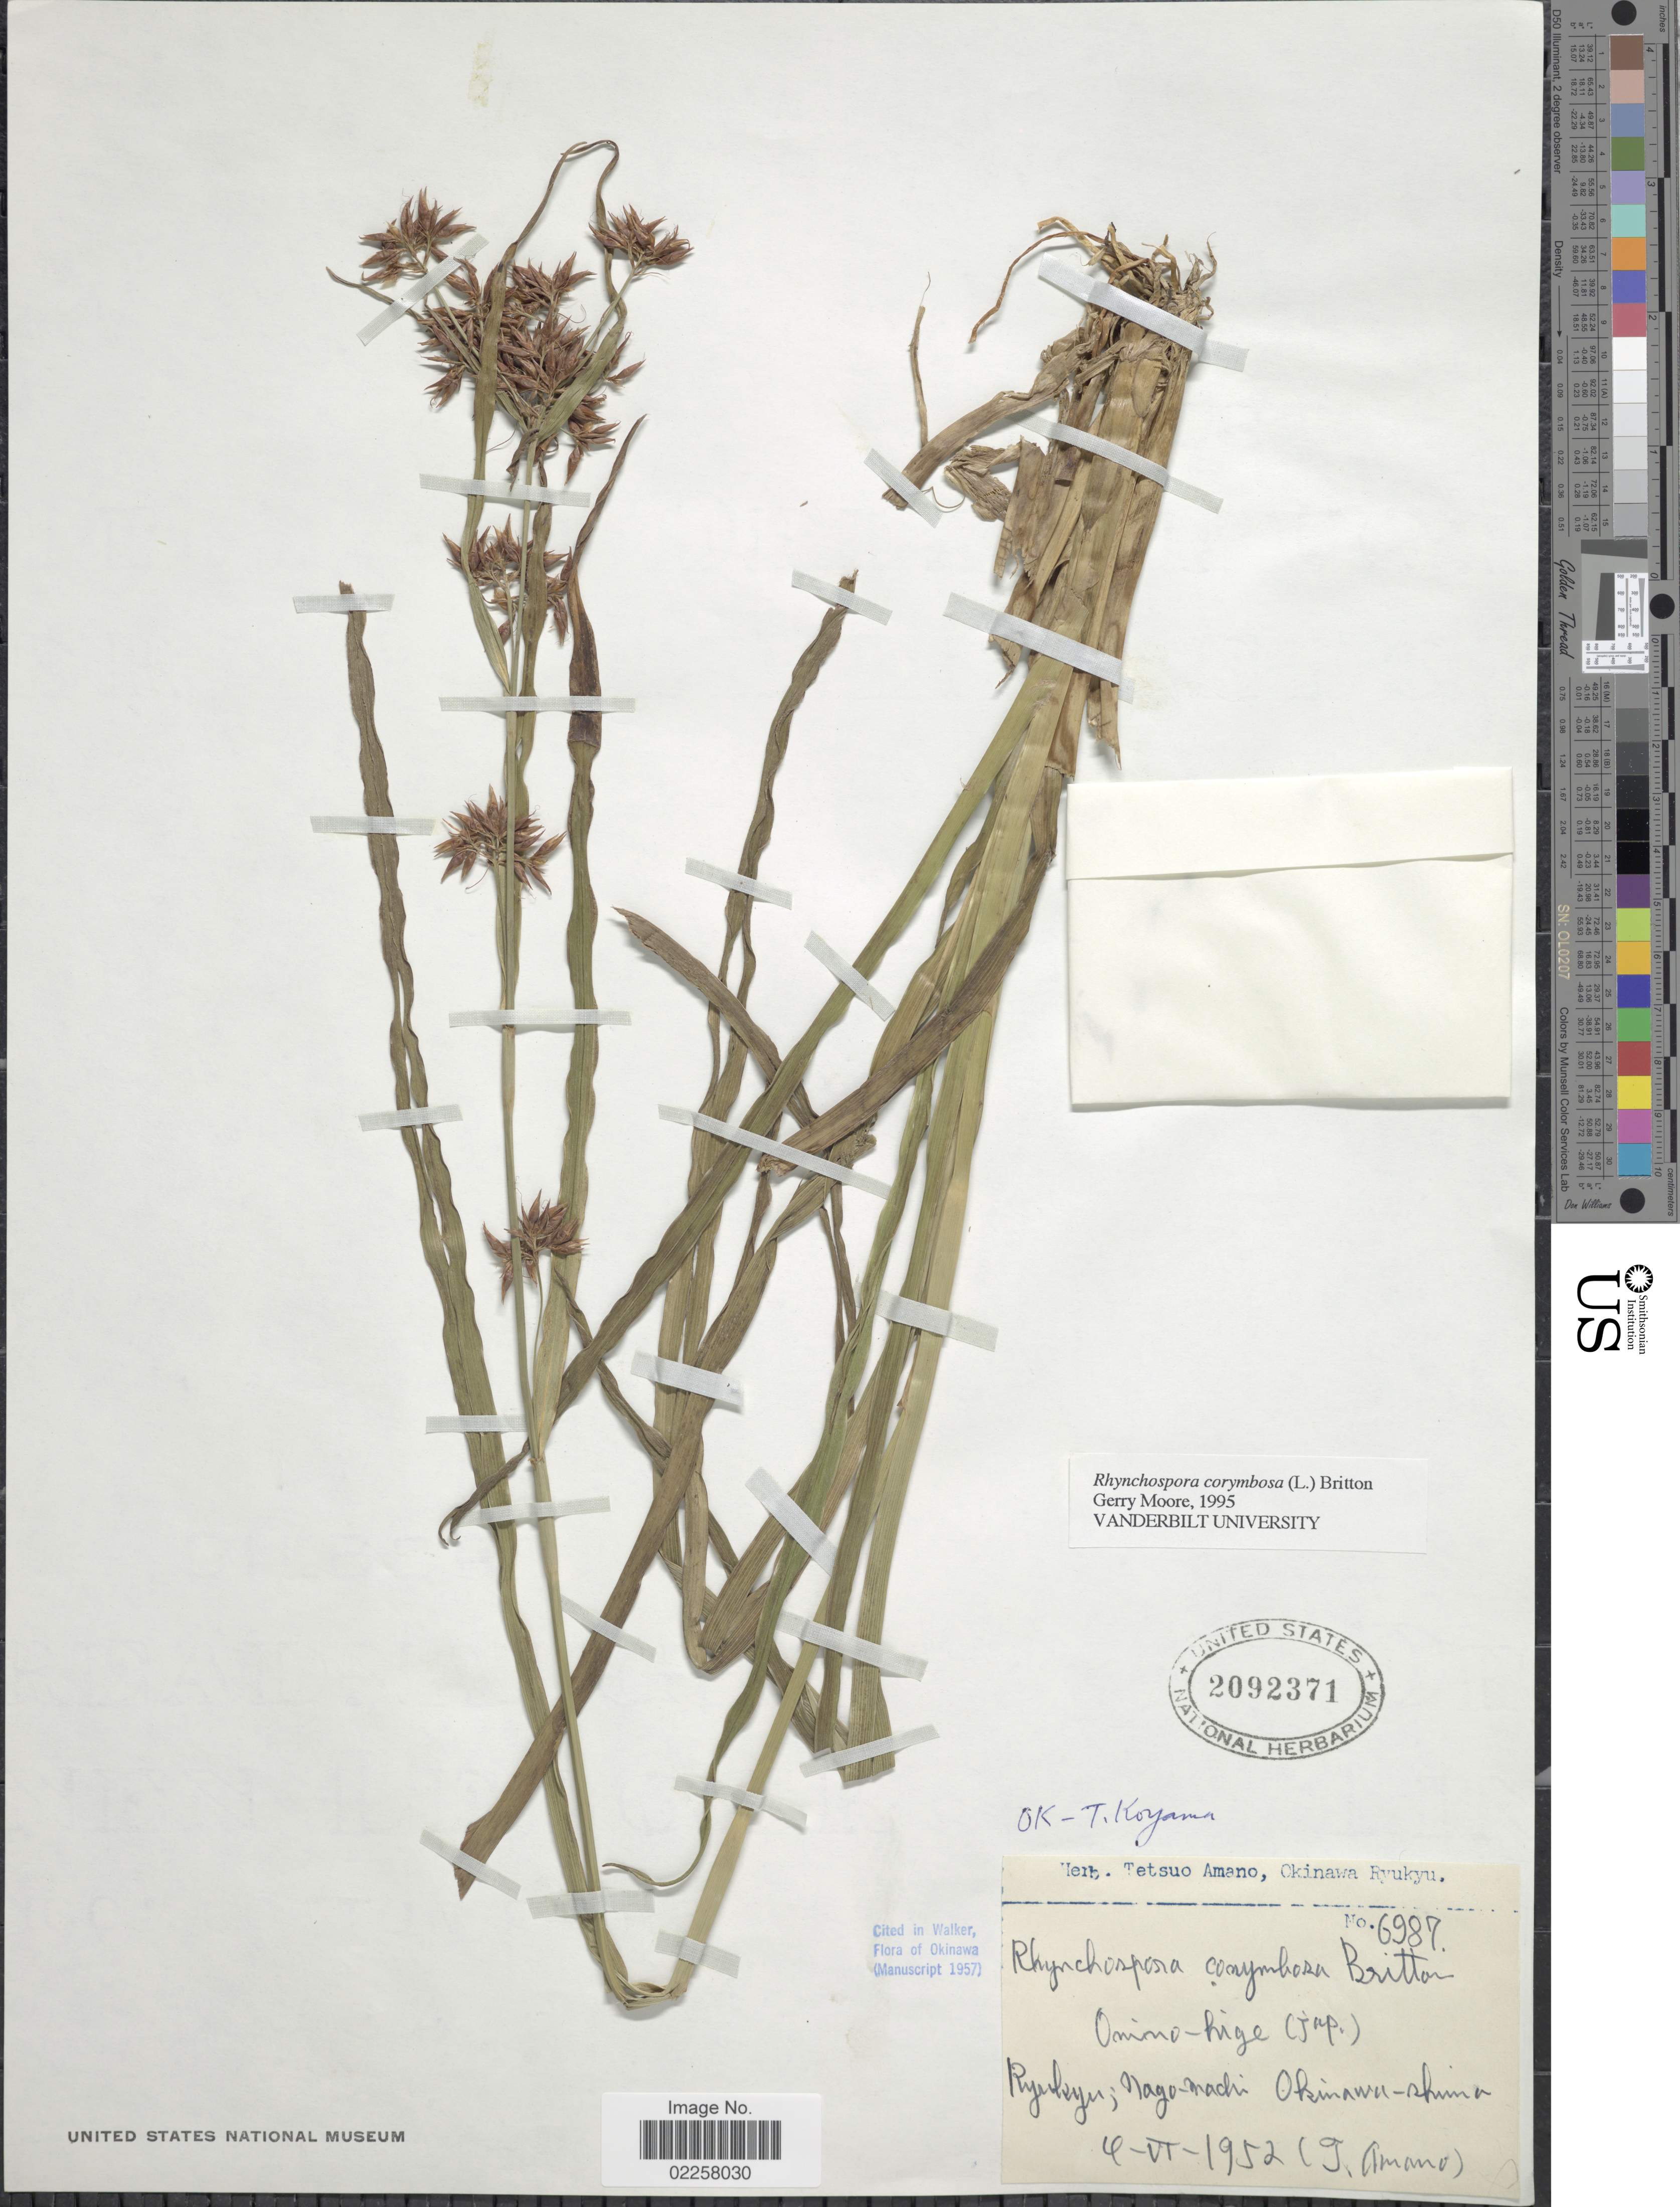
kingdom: Plantae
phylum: Tracheophyta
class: Liliopsida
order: Poales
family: Cyperaceae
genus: Rhynchospora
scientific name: Rhynchospora corymbosa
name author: (L.) Britton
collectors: T. Amano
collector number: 6987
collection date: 1952-06-06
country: Japan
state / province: Okinawa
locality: Ryukyu; Nago-machi, Okinawa-shima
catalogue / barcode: US 2092371